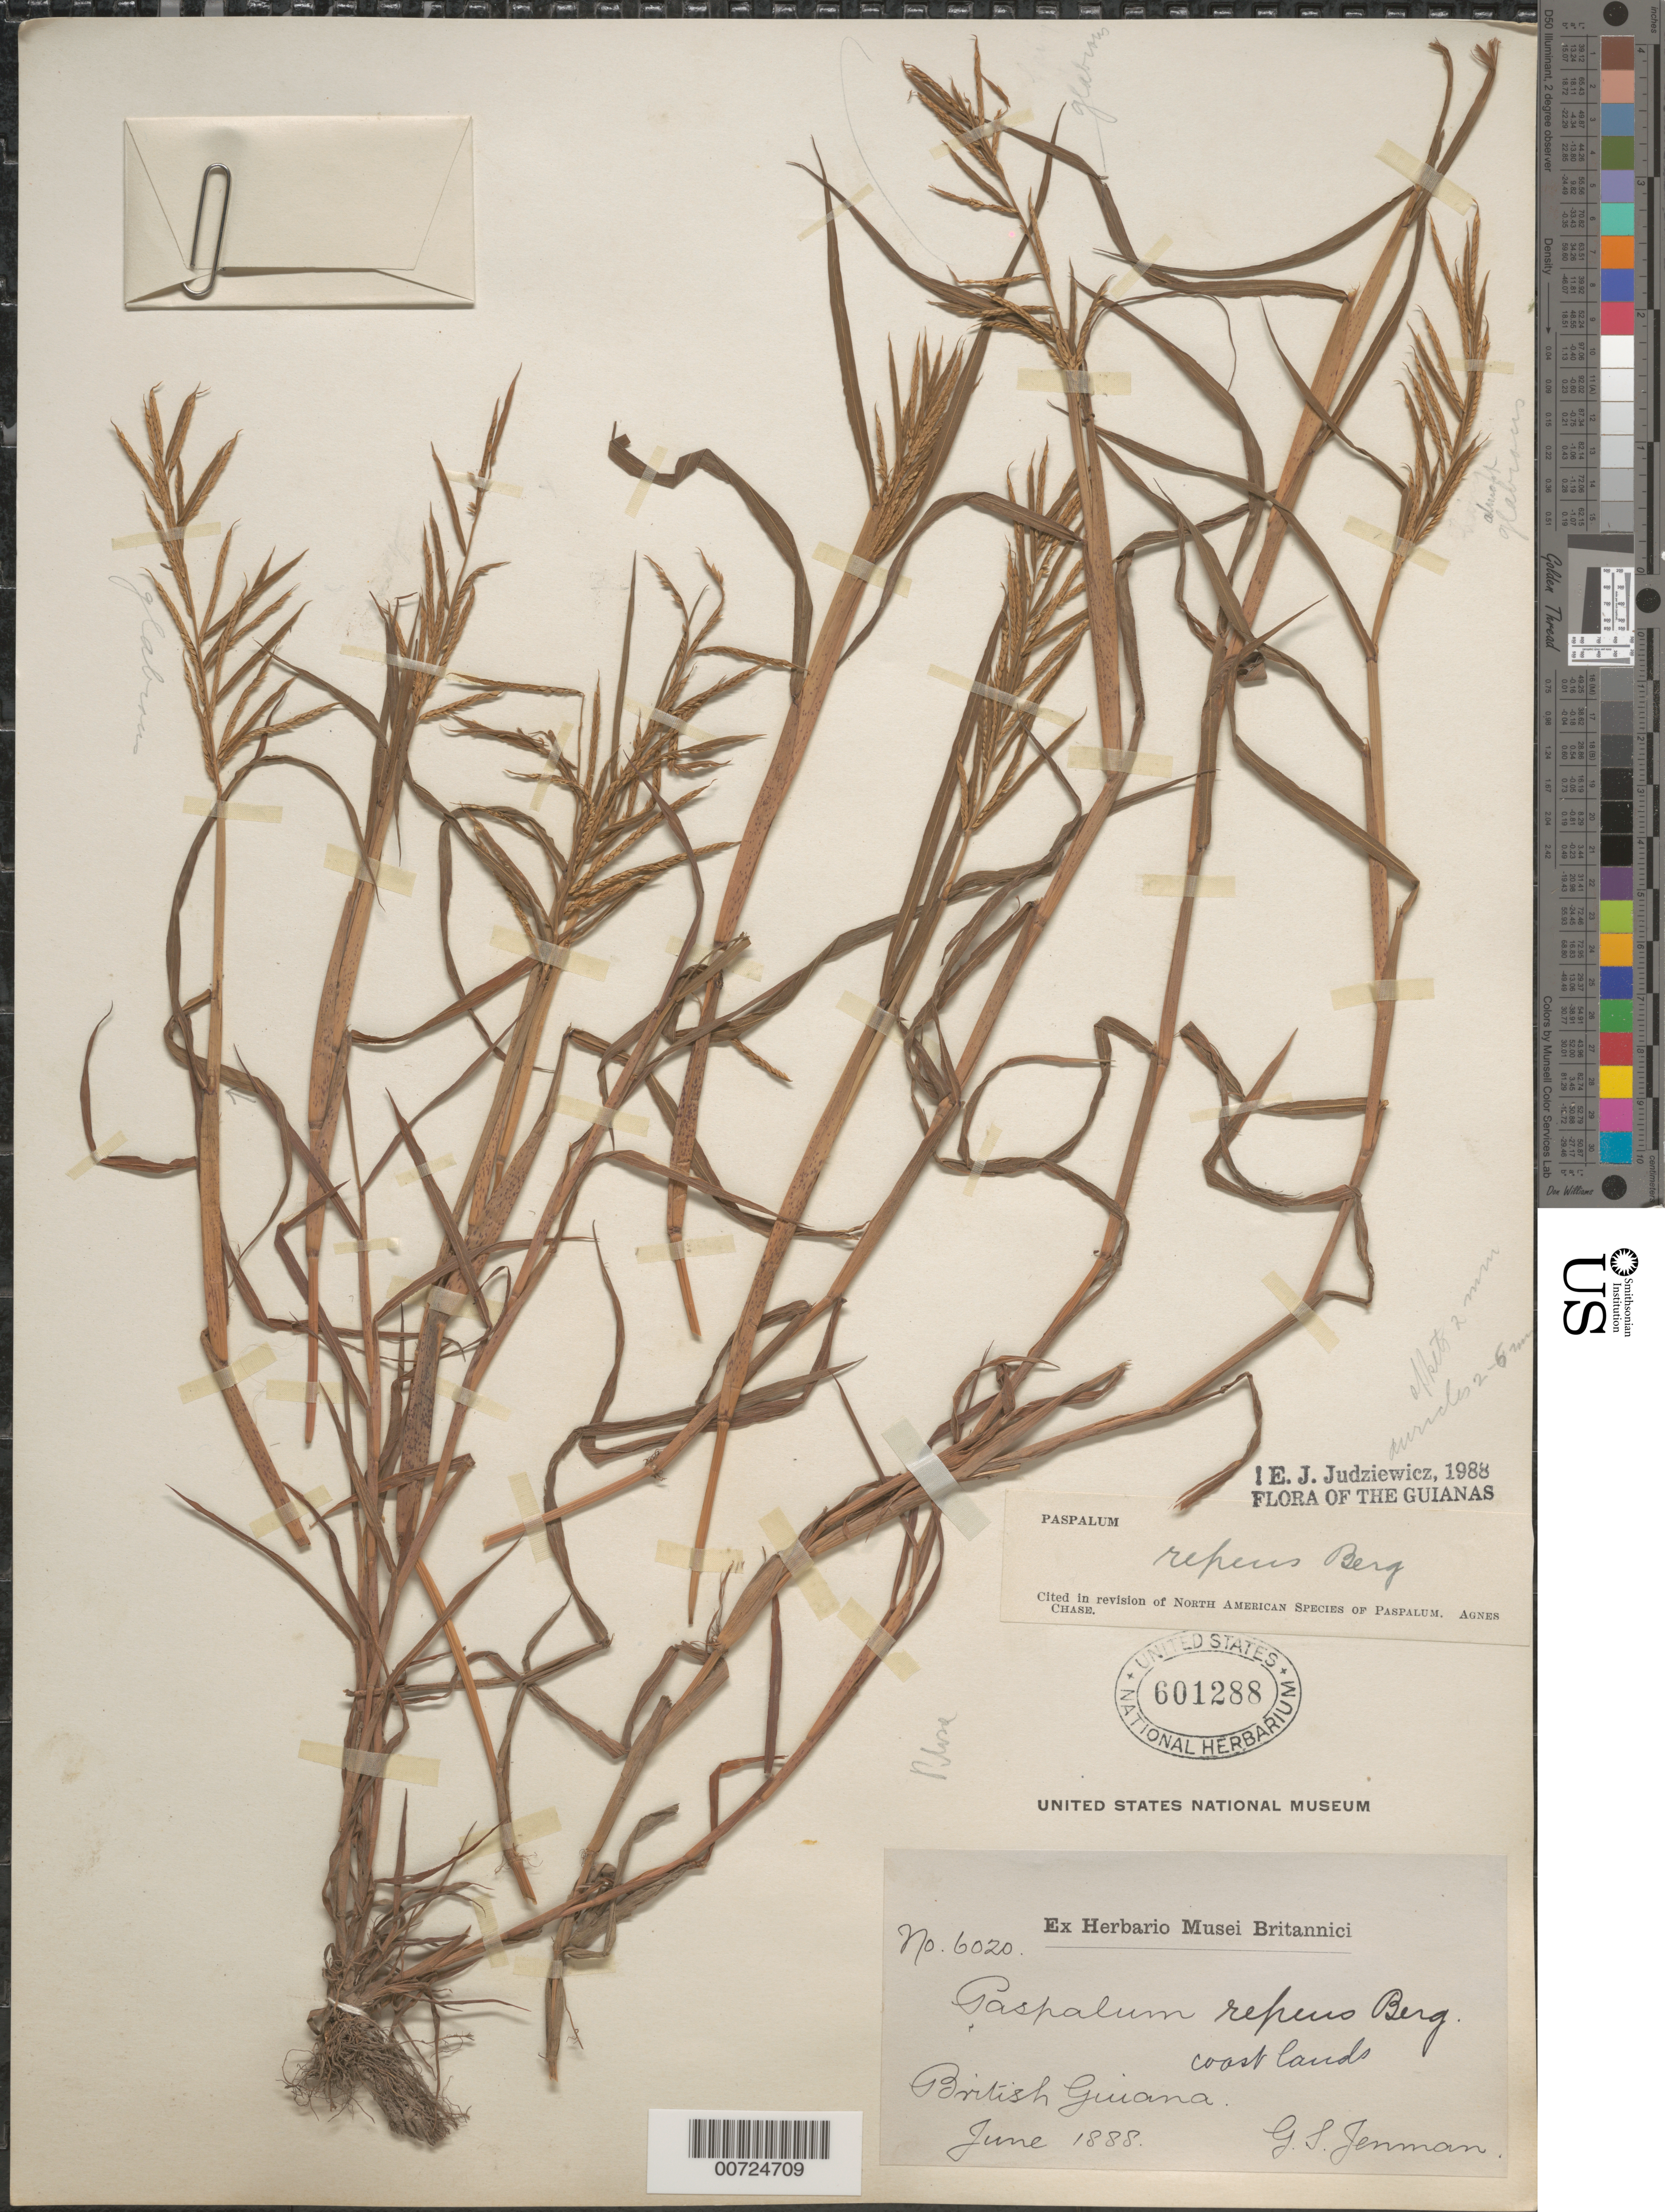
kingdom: Plantae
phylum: Tracheophyta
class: Liliopsida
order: Poales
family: Poaceae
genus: Paspalum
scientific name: Paspalum repens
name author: P.J. Bergius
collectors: G. S. Jenman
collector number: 6020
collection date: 1888-06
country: Guyana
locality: British Guiana.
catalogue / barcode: US 601288